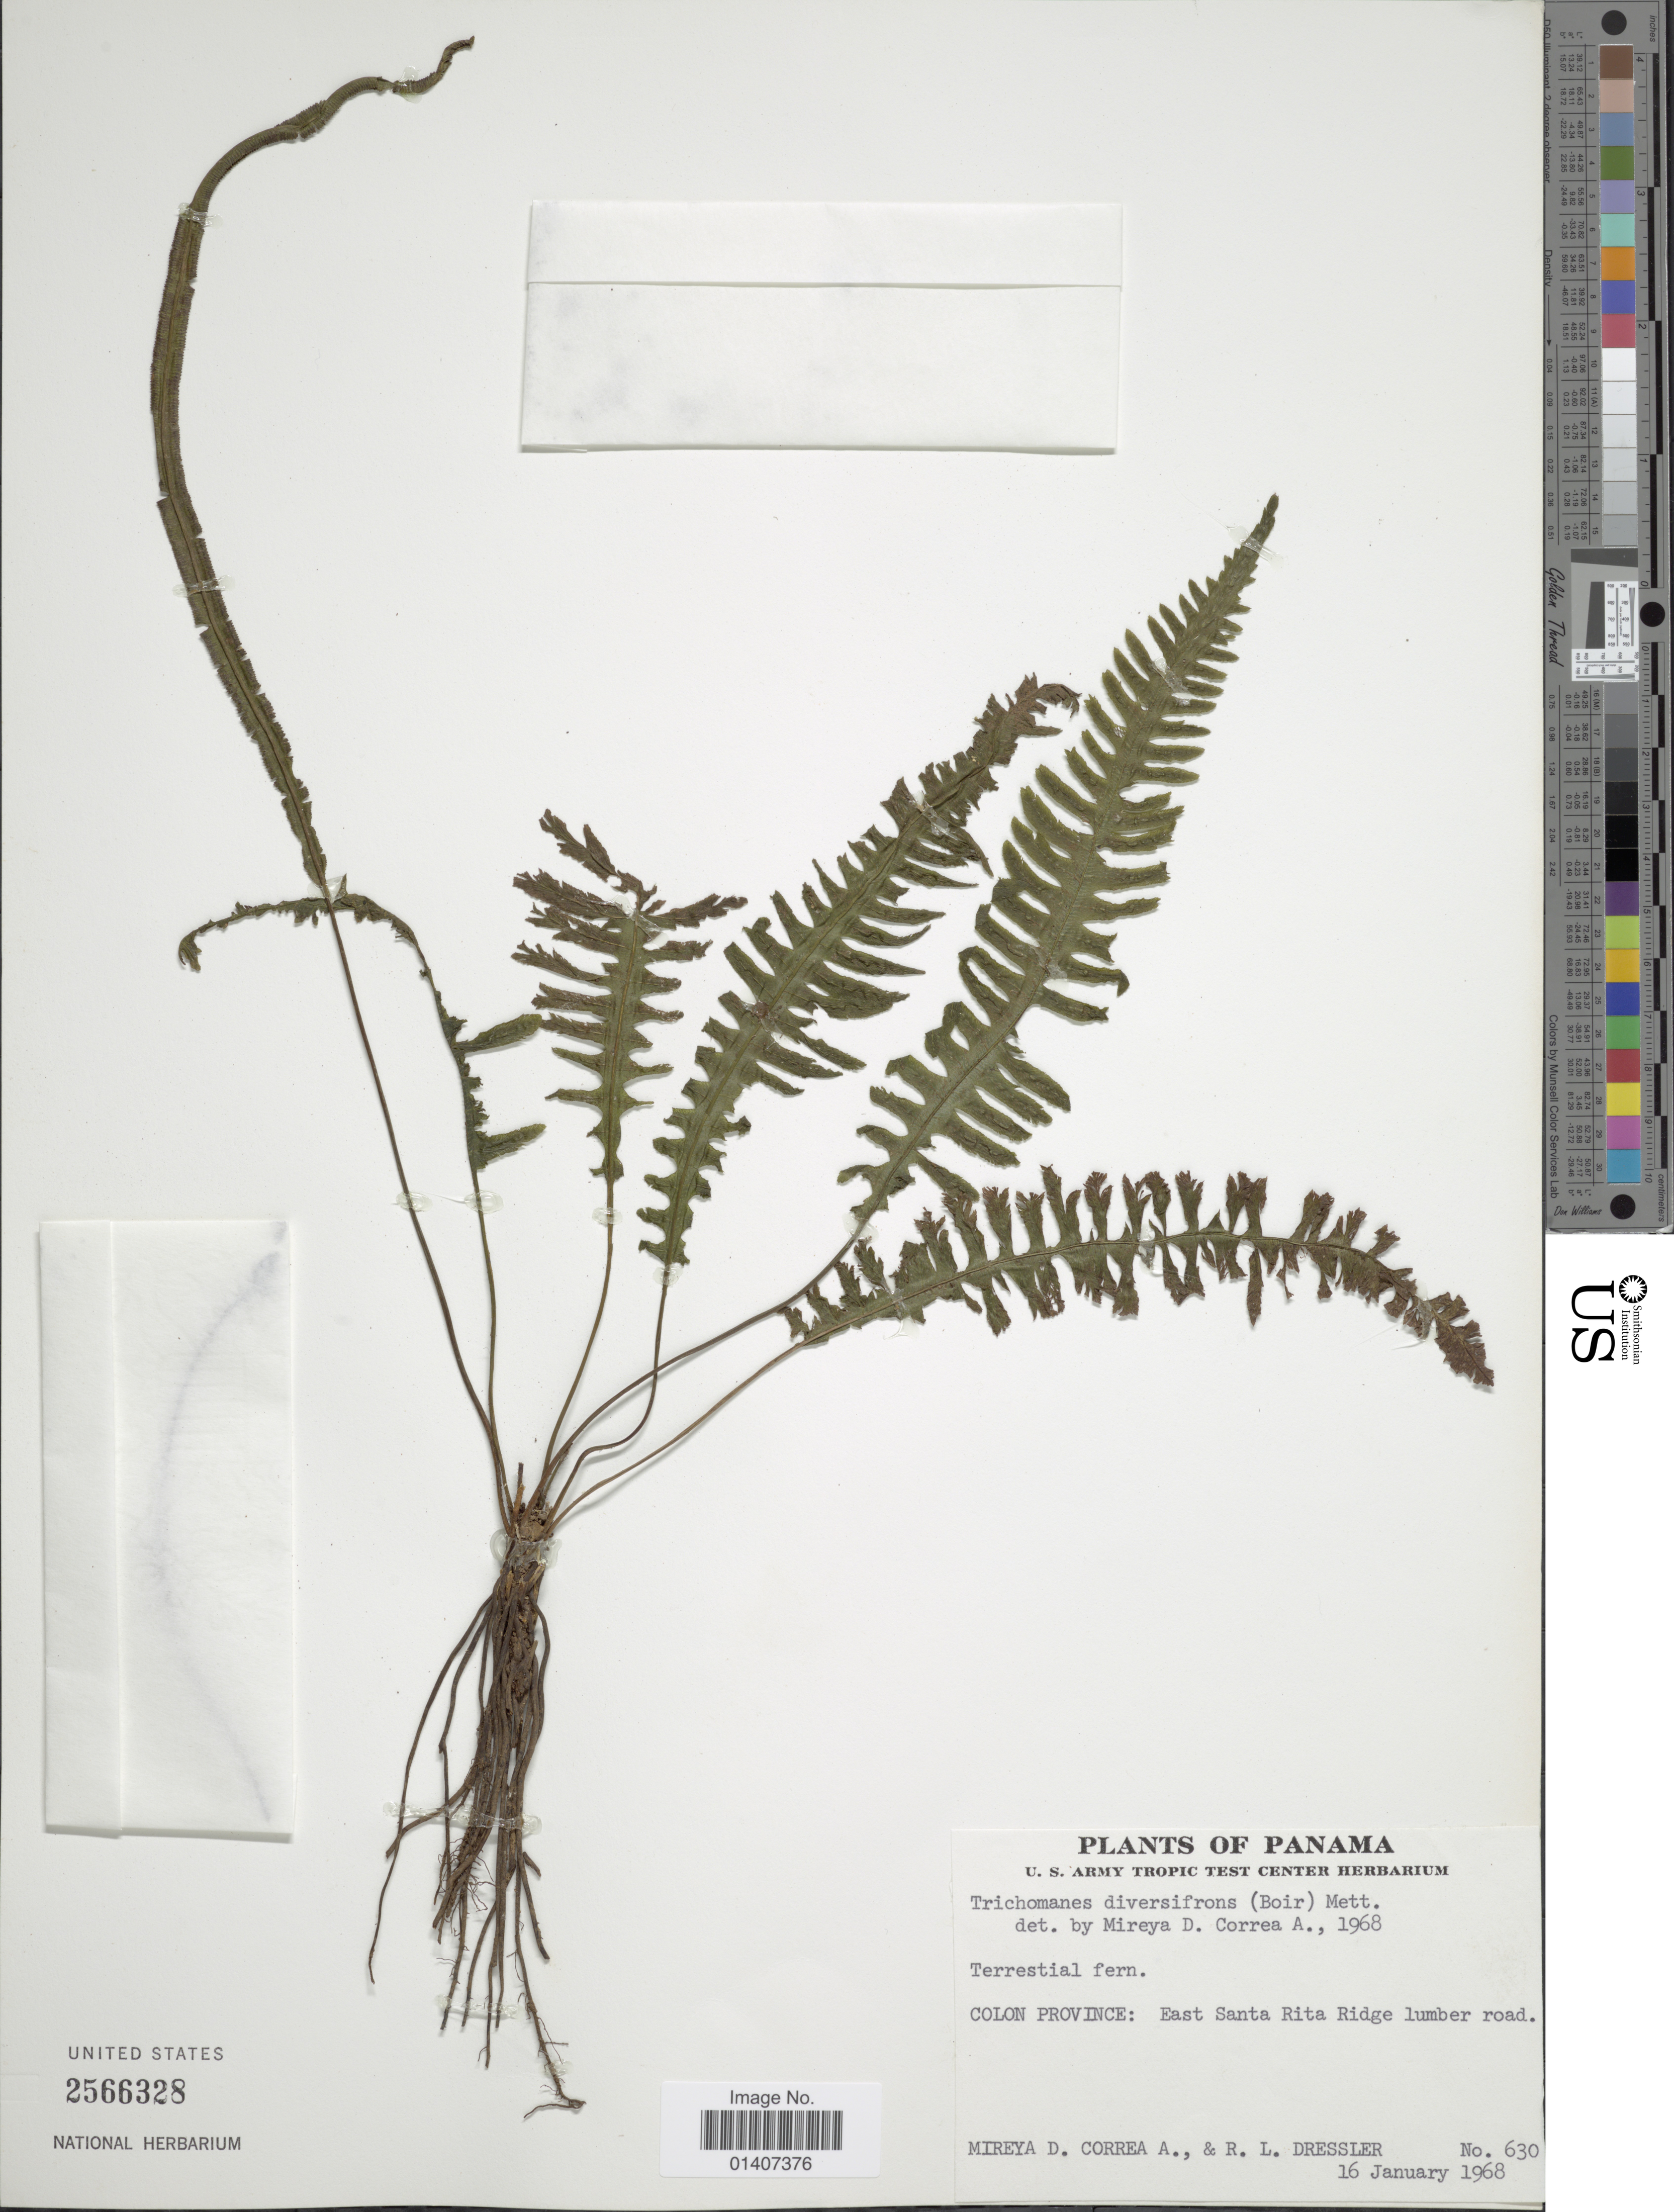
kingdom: Plantae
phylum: Tracheophyta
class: Polypodiopsida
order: Hymenophyllales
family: Hymenophyllaceae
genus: Trichomanes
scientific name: Trichomanes diversifrons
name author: (Bory) Mett. ex Sadeb.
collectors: M. D. Corrêa-A. & R. Dressler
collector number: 630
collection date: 1968-01-16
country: Panama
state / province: Colón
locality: Colon province: east Santa Rita lumber road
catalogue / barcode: US 2566328